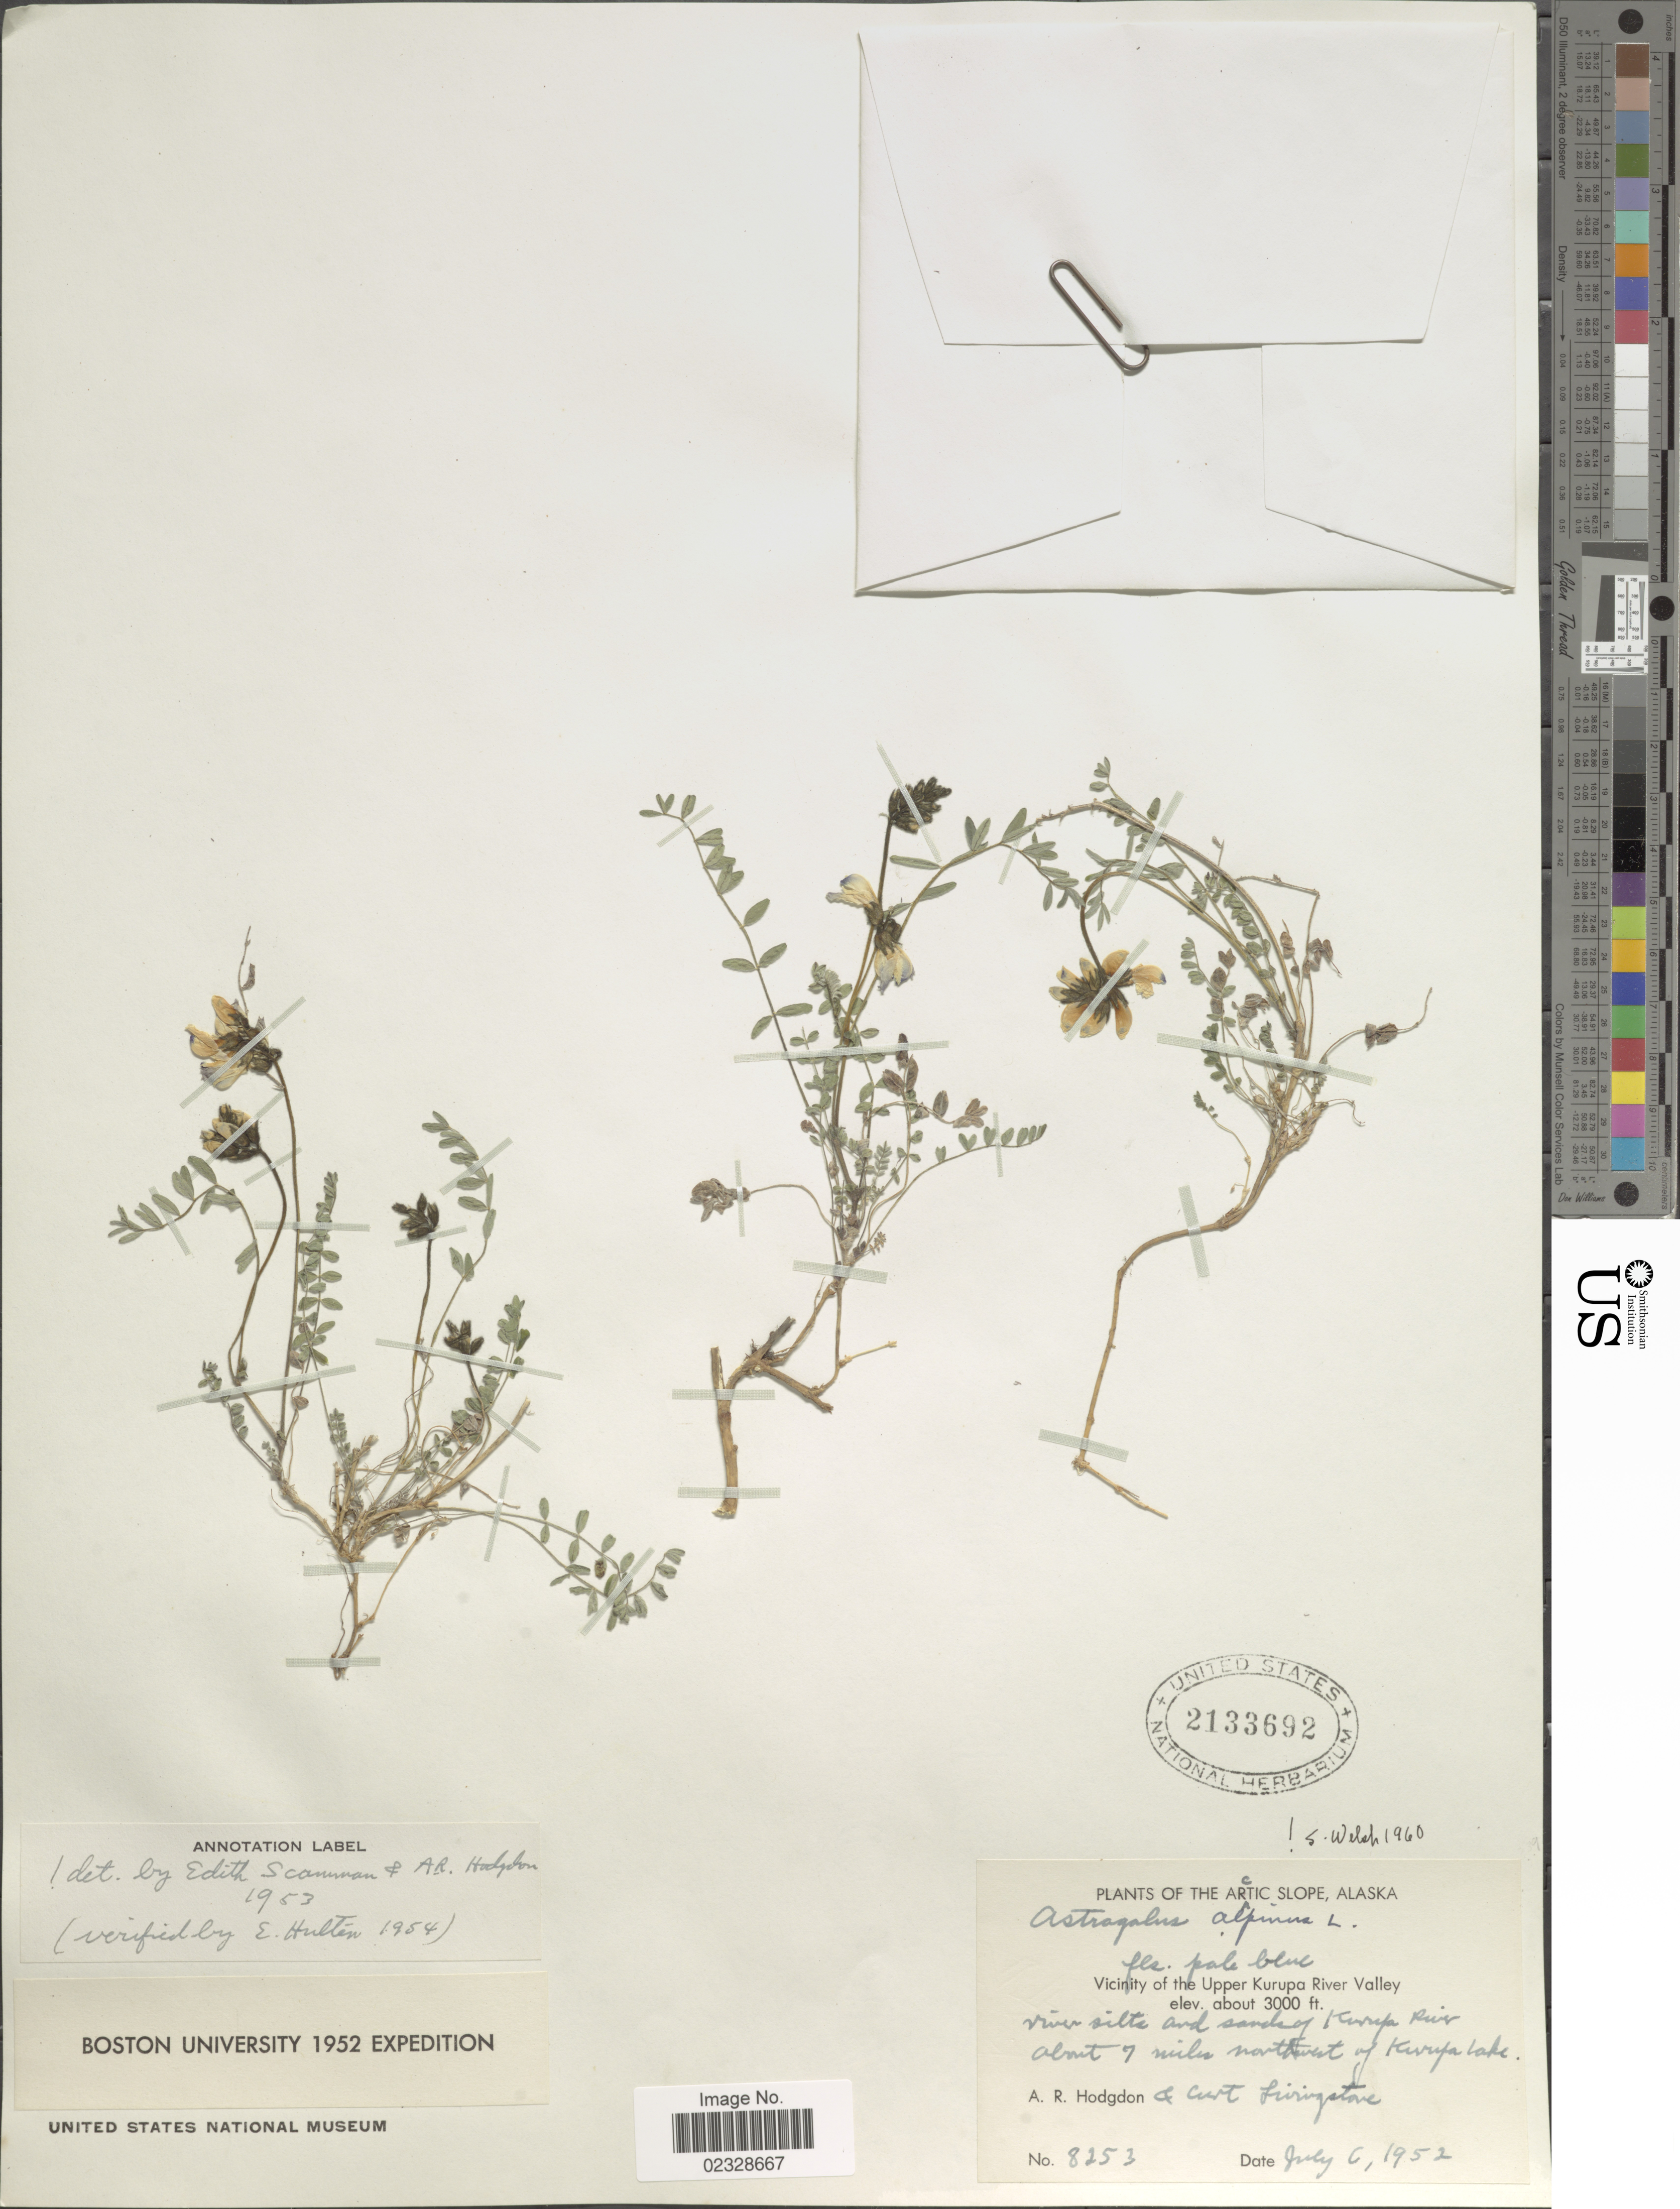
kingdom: Plantae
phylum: Tracheophyta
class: Magnoliopsida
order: Fabales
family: Fabaceae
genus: Astragalus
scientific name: Astragalus alpinus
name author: L.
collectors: A. R. Hodgdon & C. Livingstone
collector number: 8253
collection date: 1952-07-06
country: United States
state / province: Alaska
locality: Arctic Slope, Vicinity of the Upper Kurupa River Valley, Kurupa River about 7 miles northwest of Kurupa Lake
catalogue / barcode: US 2133692